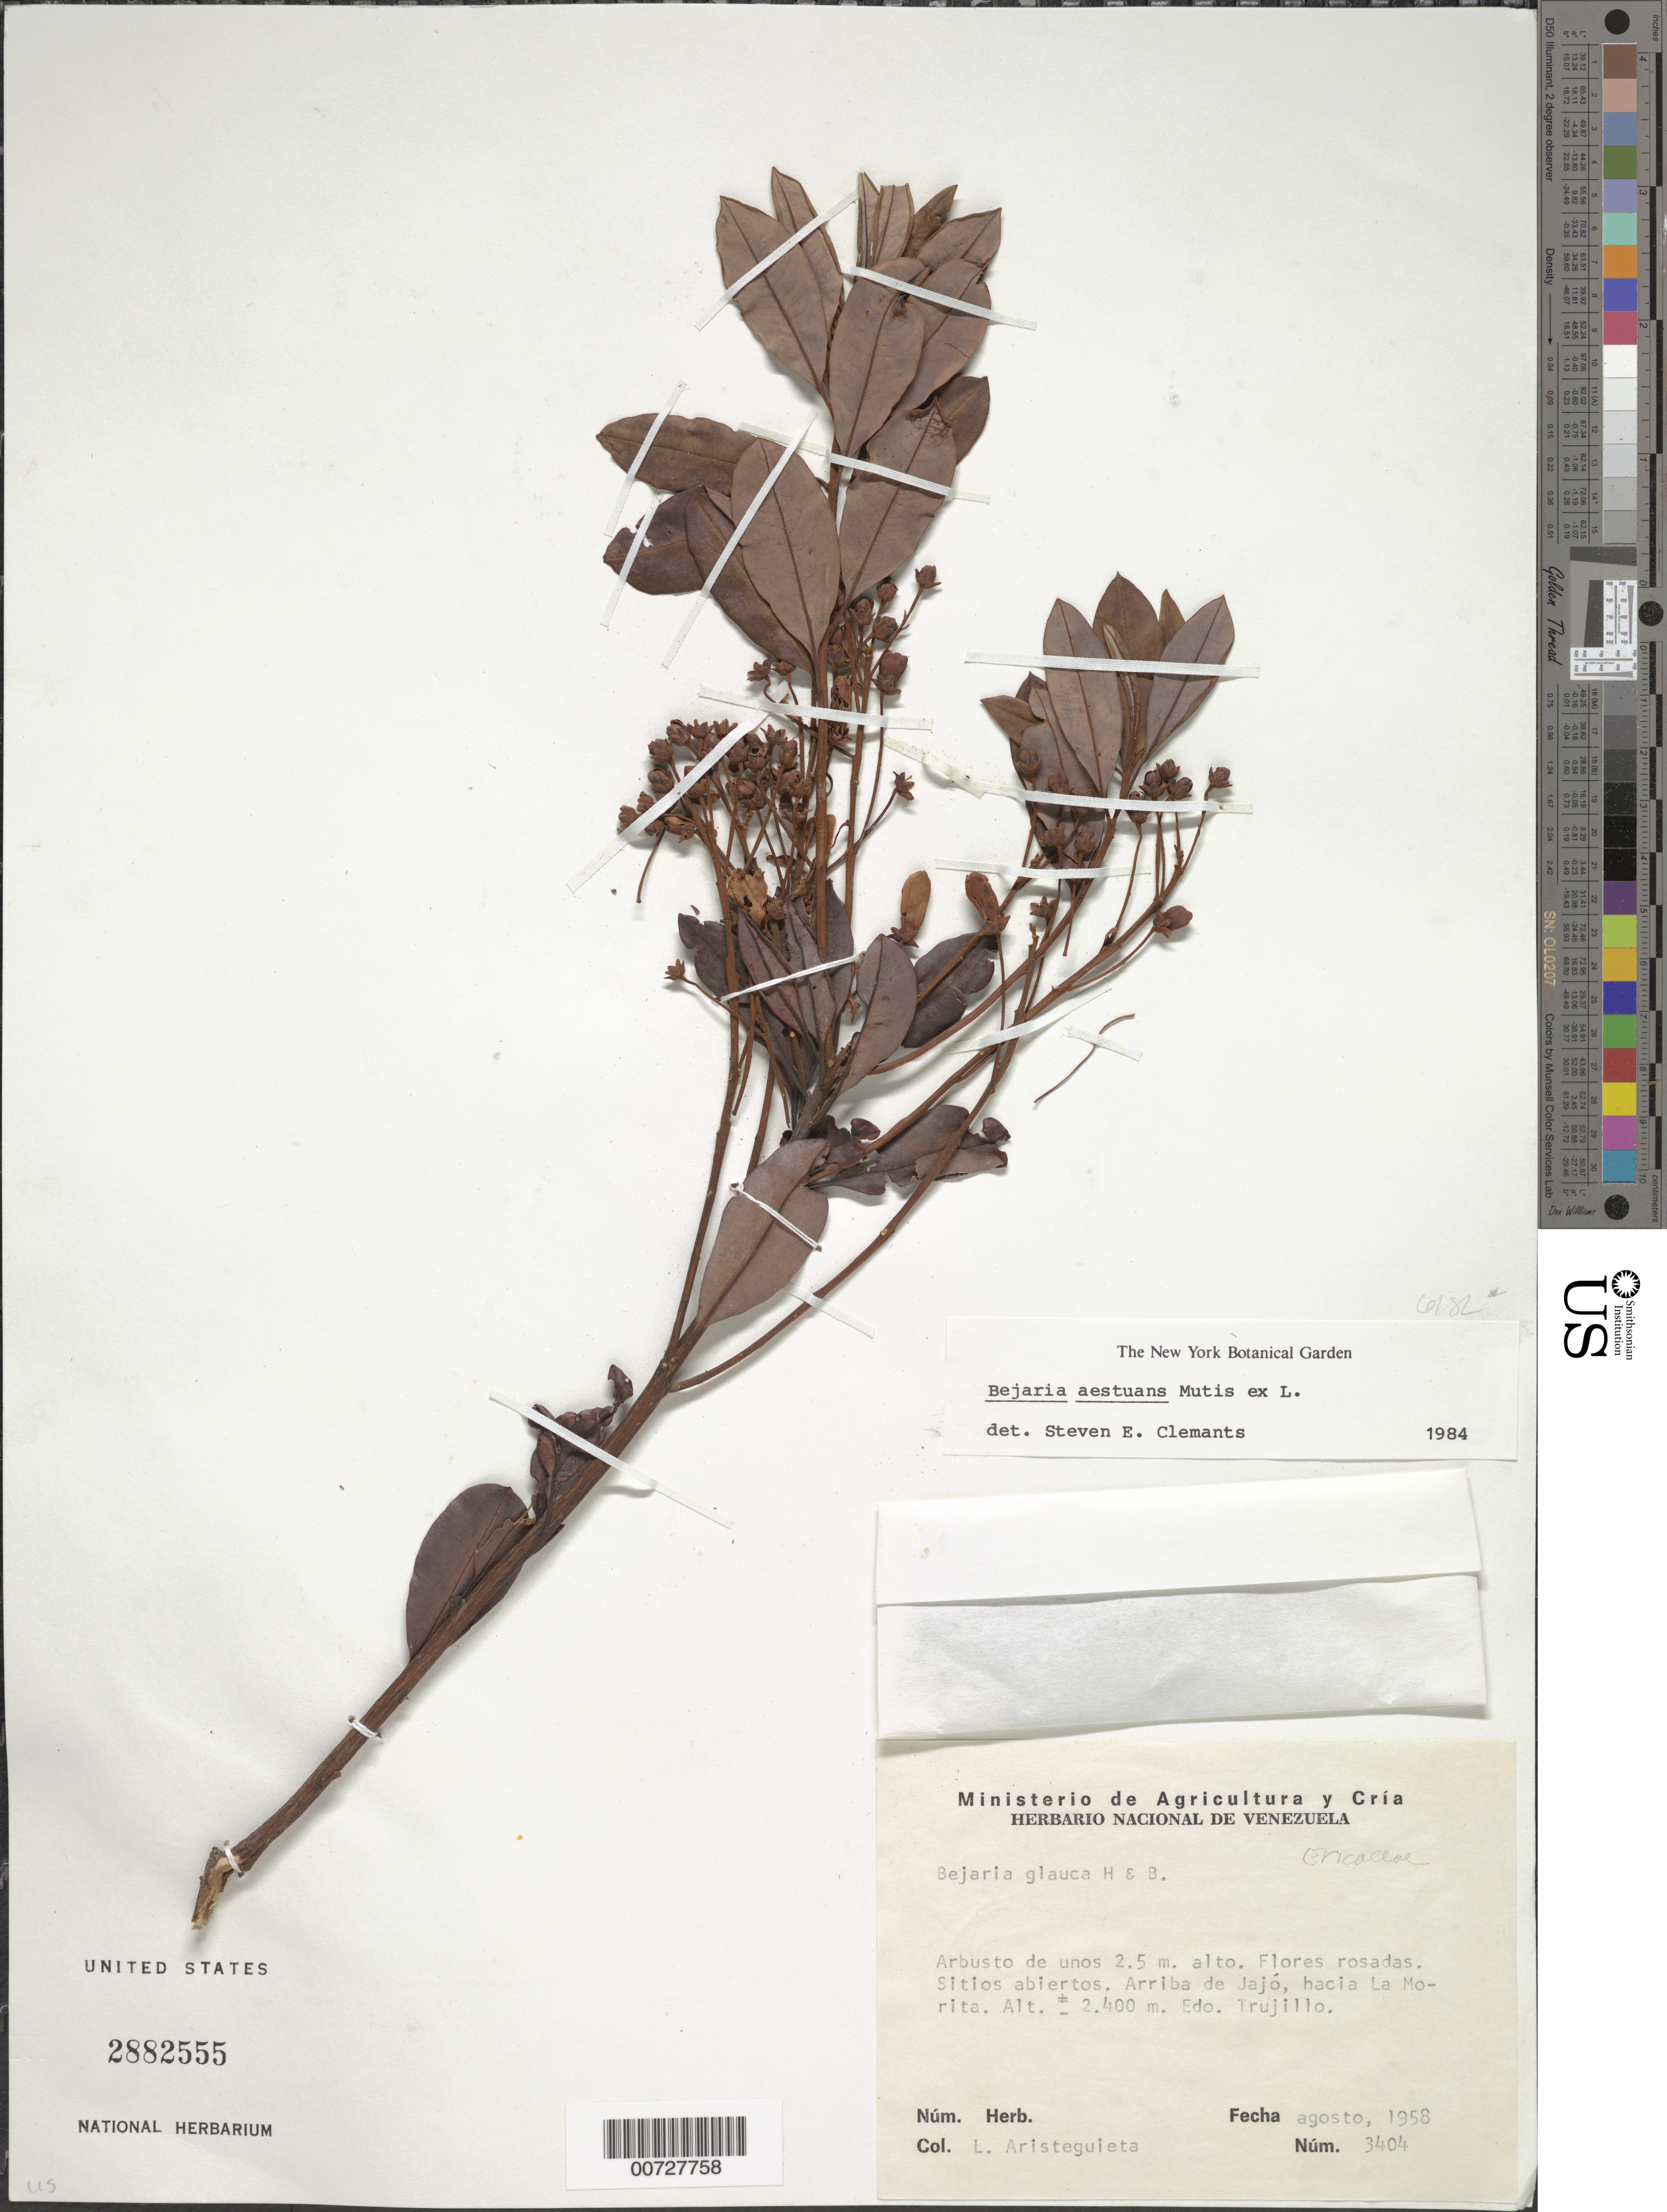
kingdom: Plantae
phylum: Tracheophyta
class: Magnoliopsida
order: Ericales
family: Ericaceae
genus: Bejaria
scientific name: Bejaria aestuans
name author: Mutis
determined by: Clemants, S. E.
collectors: L. Aristeguieta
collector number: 3404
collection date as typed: Aug 1958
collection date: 1958-08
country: Venezuela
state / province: Trujillo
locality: Arriba de Jajó, hacia La Morita.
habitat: Sitios abiertos.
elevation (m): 2400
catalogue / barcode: US 2882555